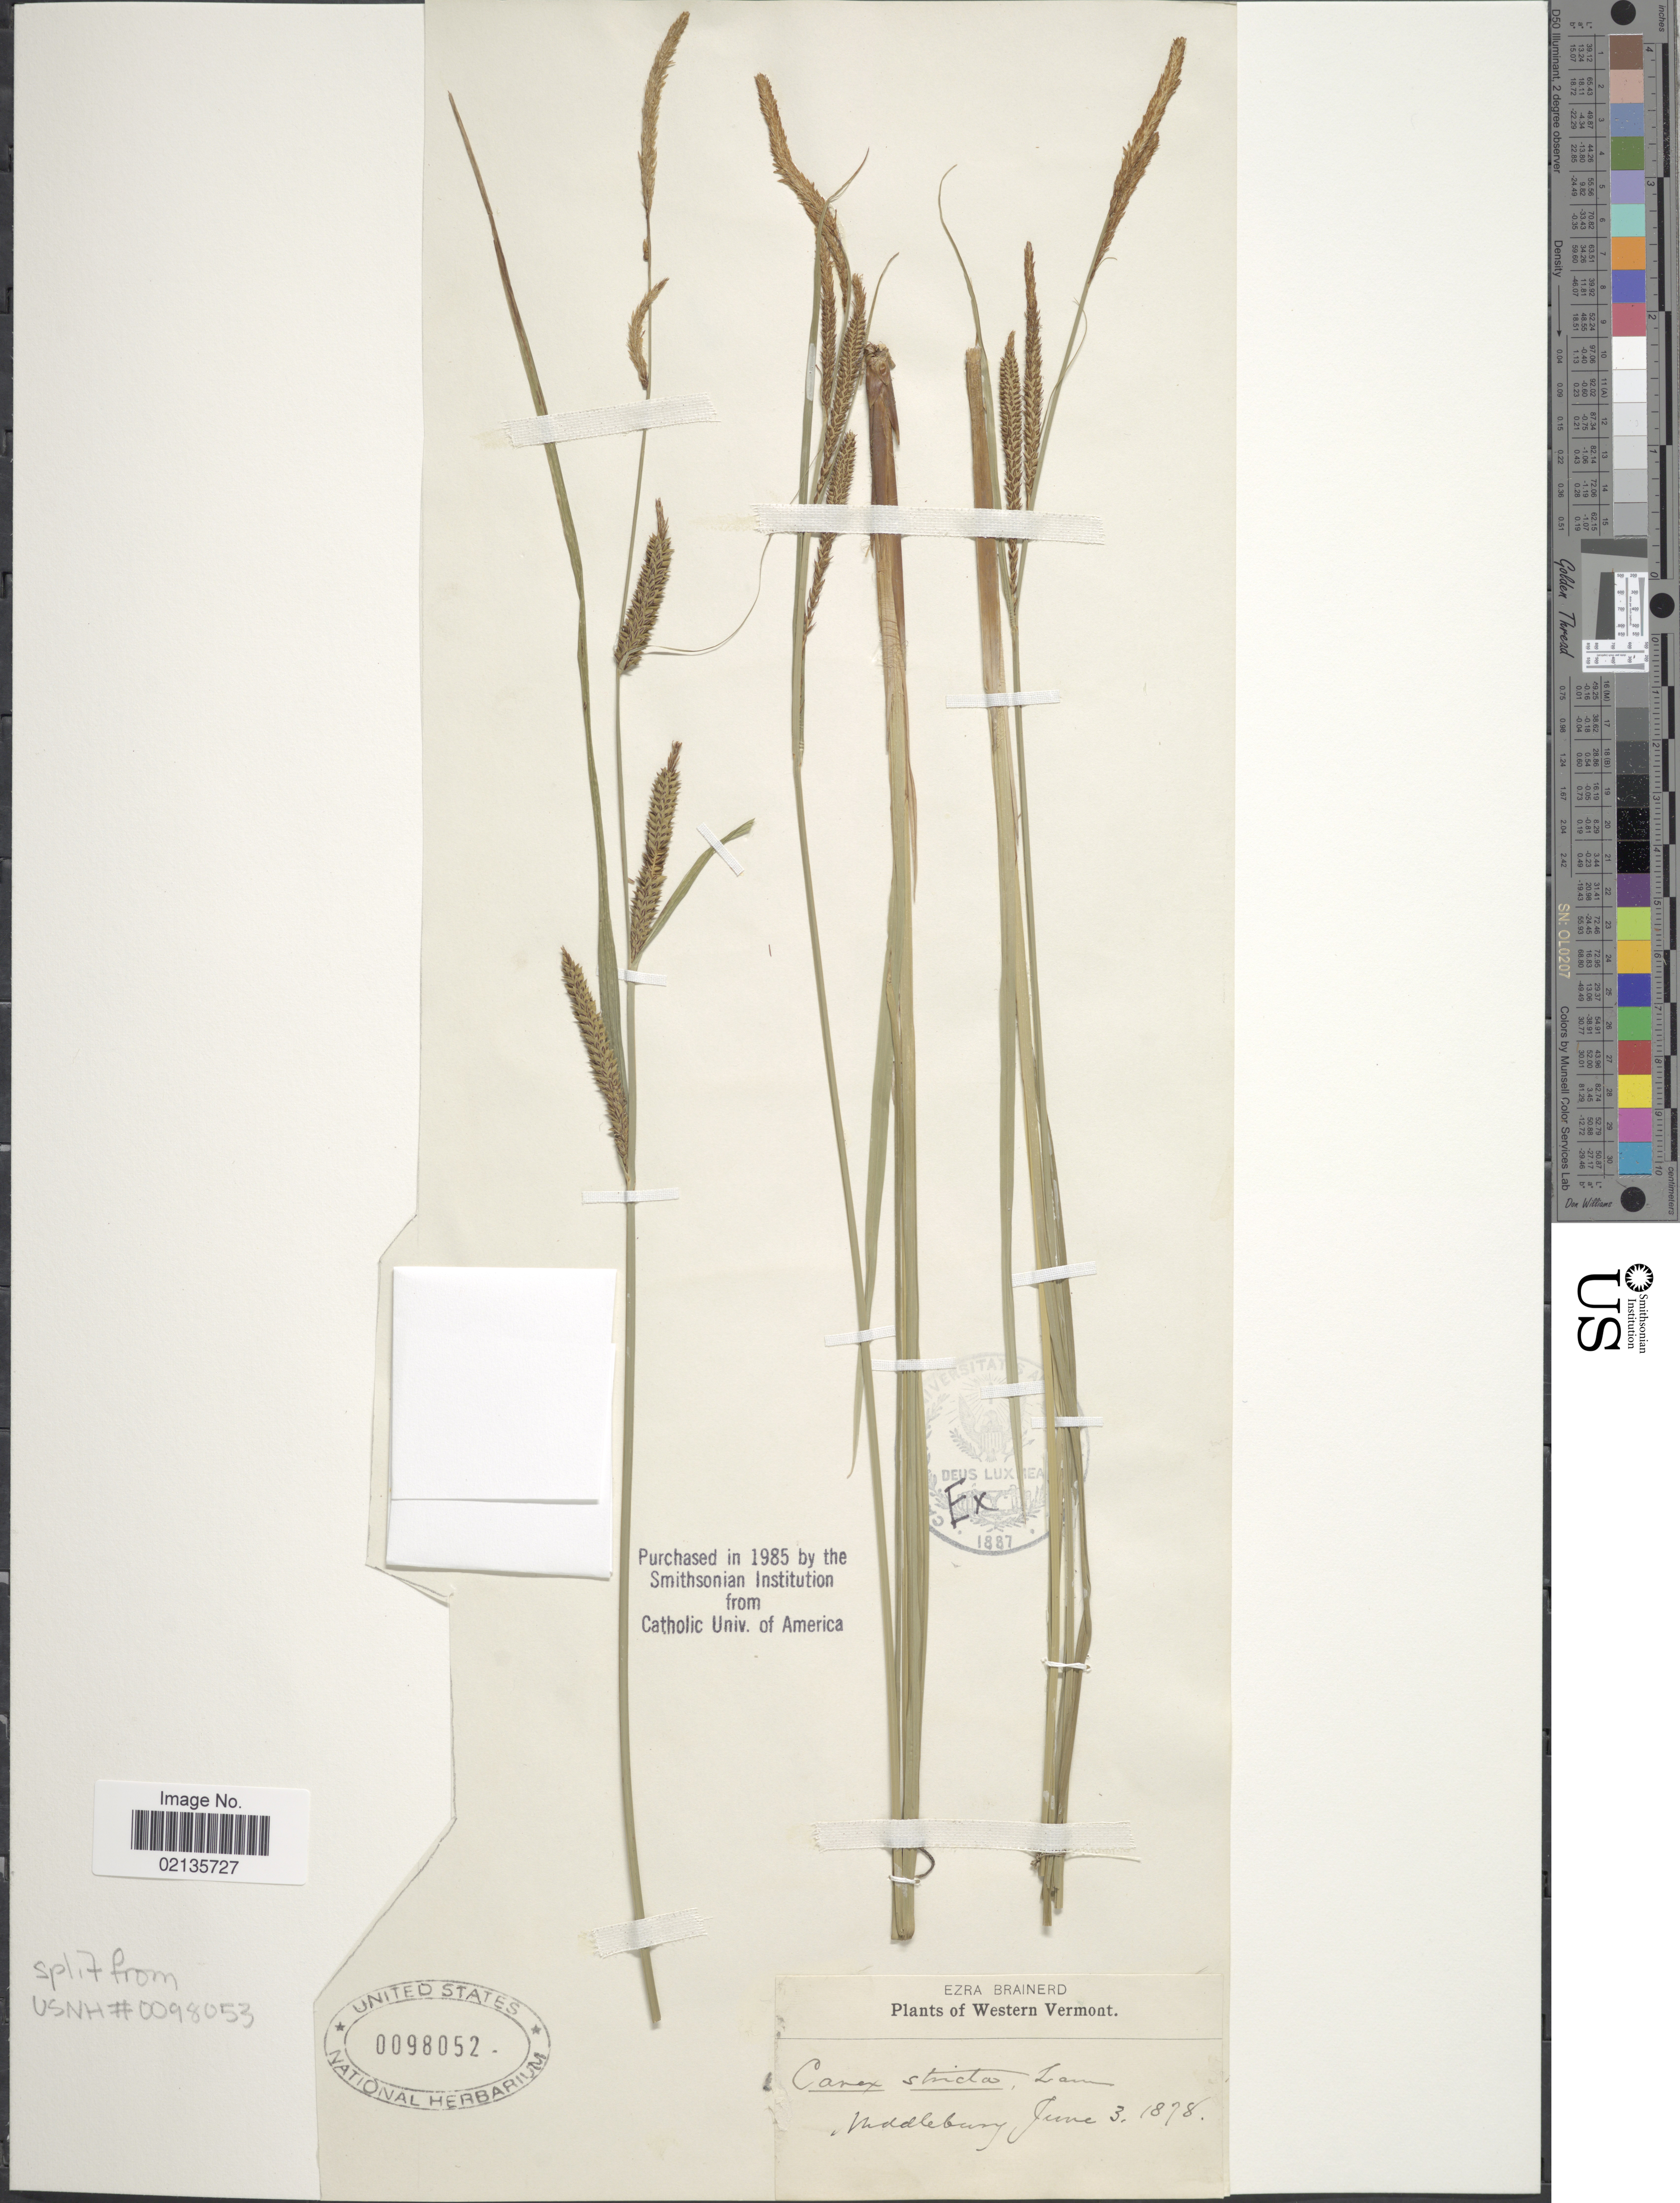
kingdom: Plantae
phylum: Tracheophyta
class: Liliopsida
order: Poales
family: Cyperaceae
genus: Carex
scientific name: Carex stricta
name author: Lam.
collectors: E. Brainerd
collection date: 1878-06-03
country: United States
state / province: Vermont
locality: Western Vermont, Middlebury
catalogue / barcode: US 98052